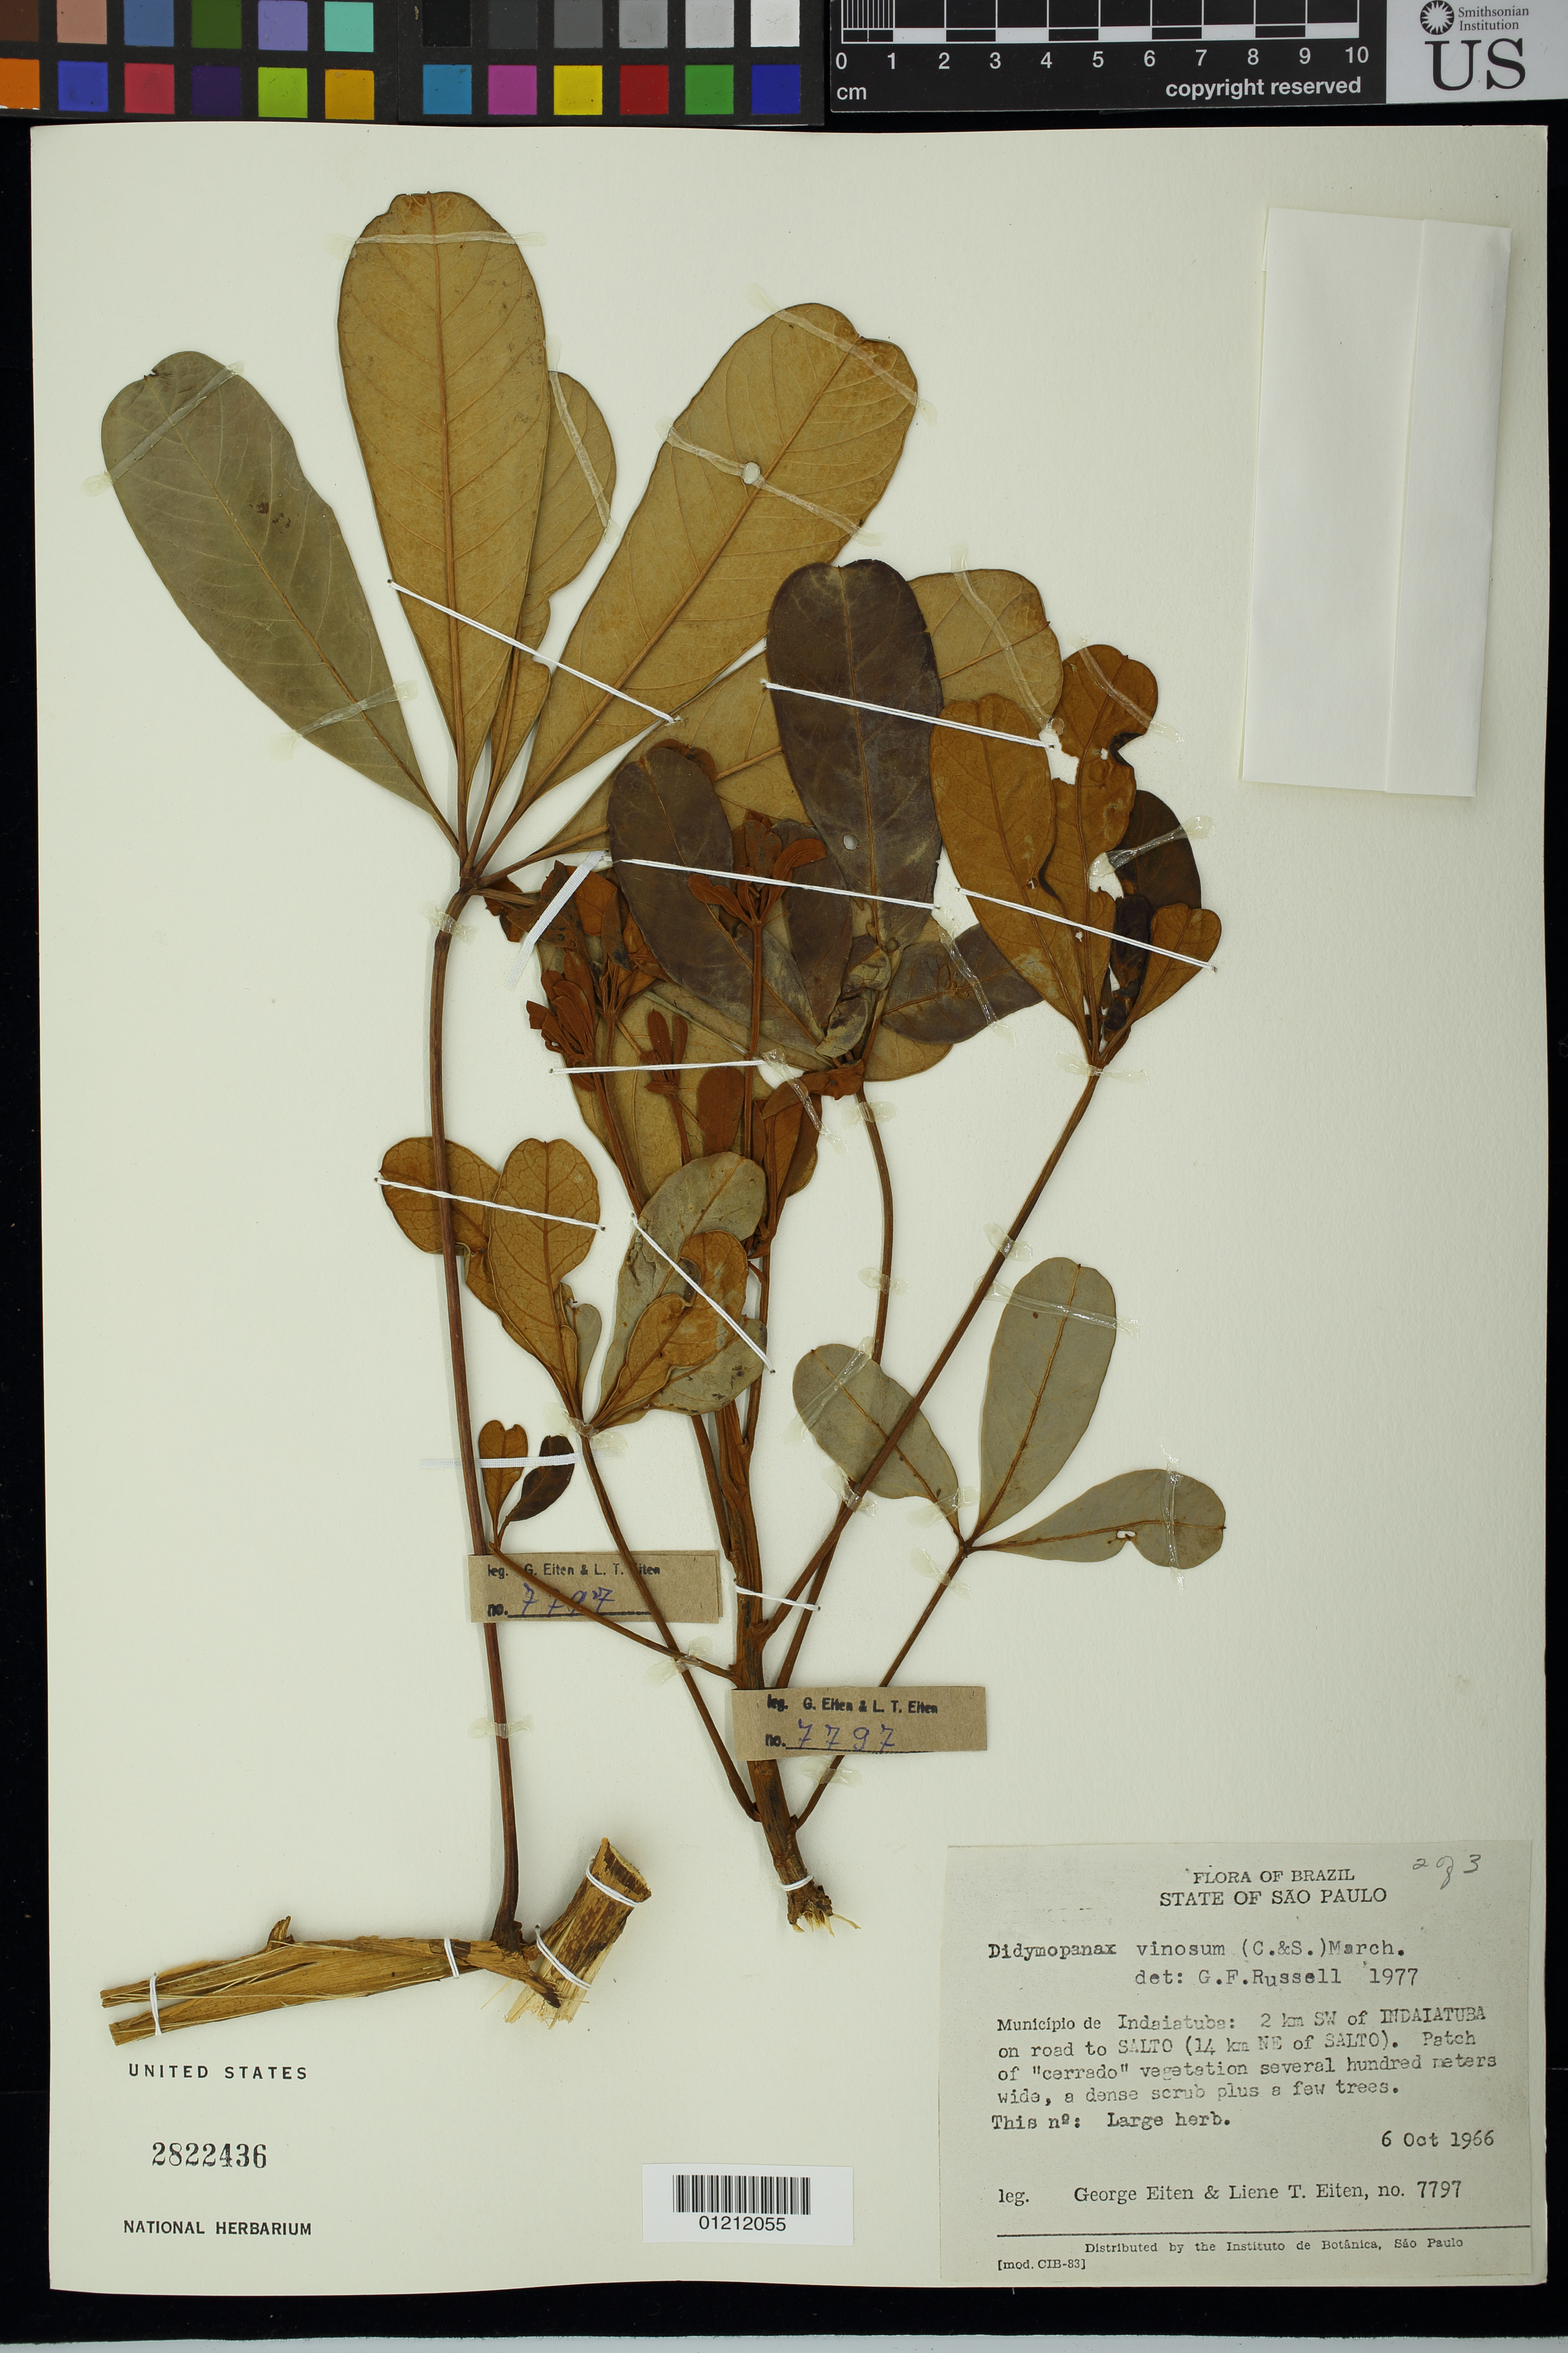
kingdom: Plantae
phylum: Tracheophyta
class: Magnoliopsida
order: Apiales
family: Araliaceae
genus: Schefflera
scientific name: Schefflera vinosa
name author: (Cham. & Schltdl.) Frodin & Fiaschi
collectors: G. Eiten & L. T. Eiten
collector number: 7797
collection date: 1966-10-06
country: Brazil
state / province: São Paulo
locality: Município de Indaiatuba: 2 km SW of Indaiatuba on road to Salto (14 kilometers NE of Salto).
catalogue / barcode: US 2822436